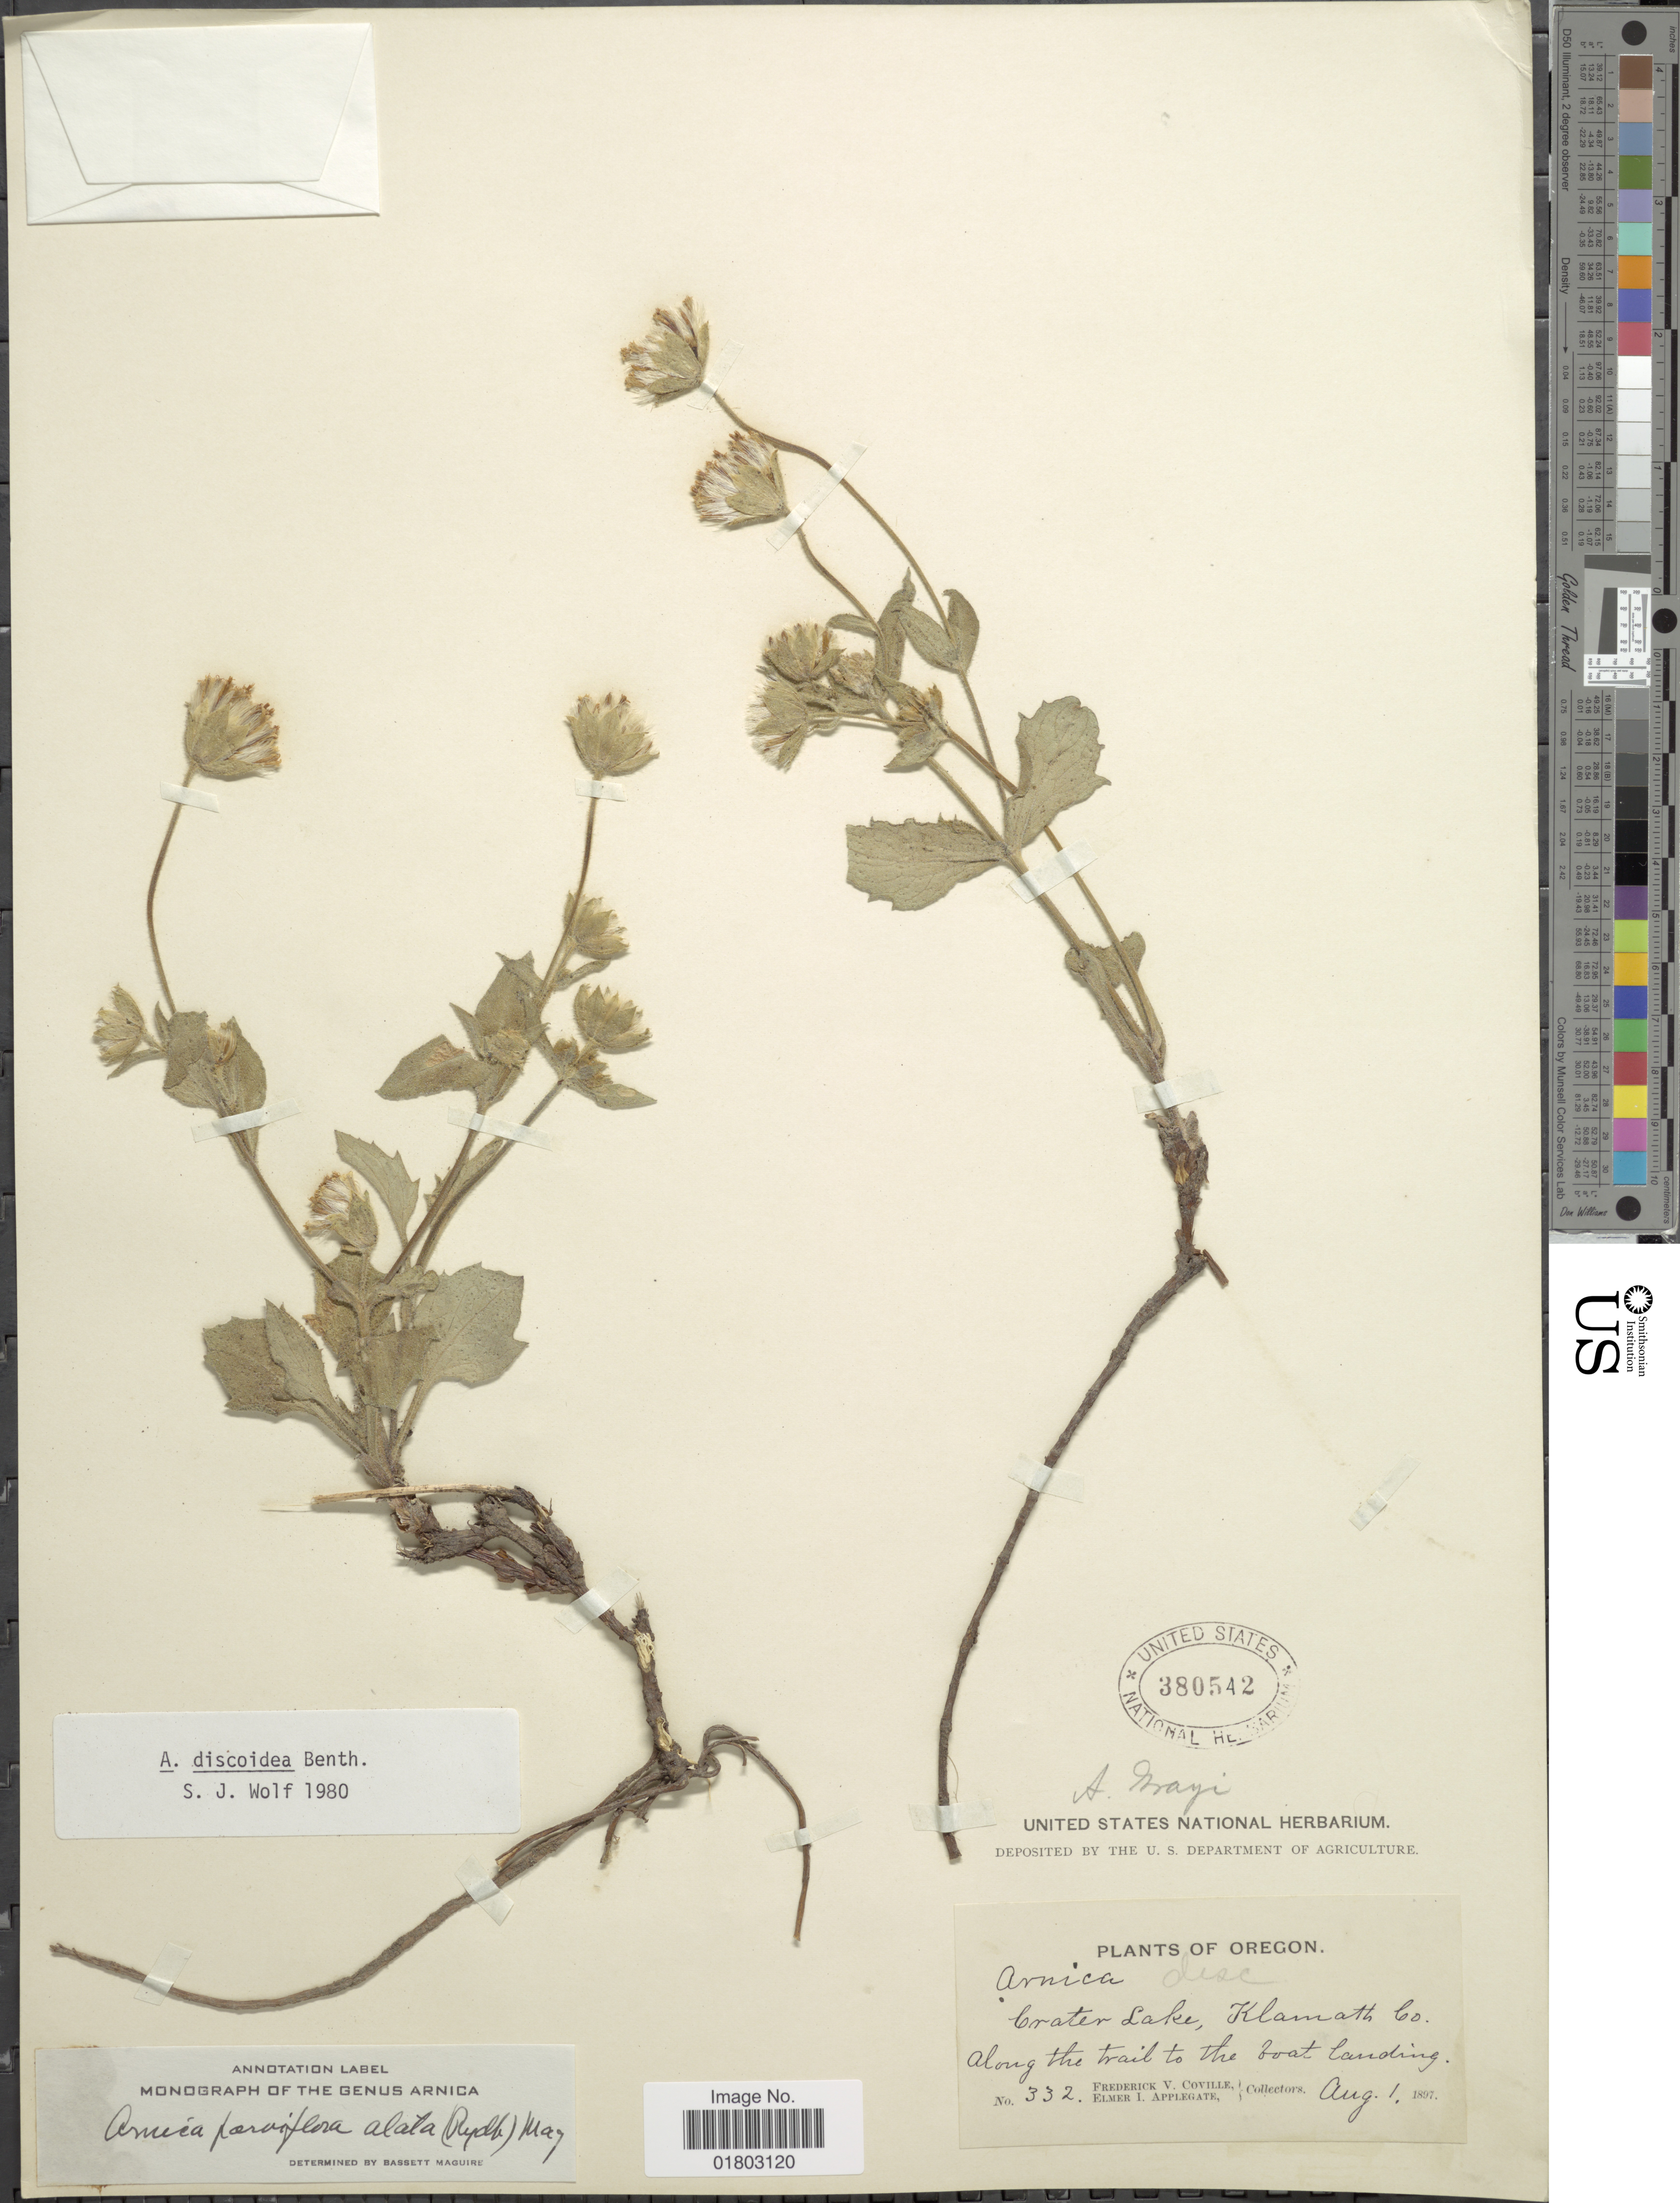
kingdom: Plantae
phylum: Tracheophyta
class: Magnoliopsida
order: Asterales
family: Asteraceae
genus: Arnica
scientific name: Arnica discoidea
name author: Benth.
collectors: F. V. Coville & E. I. Applegate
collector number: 332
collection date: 1897-08-01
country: United States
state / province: Oregon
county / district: Klamath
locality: Crater Lake, Klamath Co along the trail to the boat landing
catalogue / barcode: US 380542